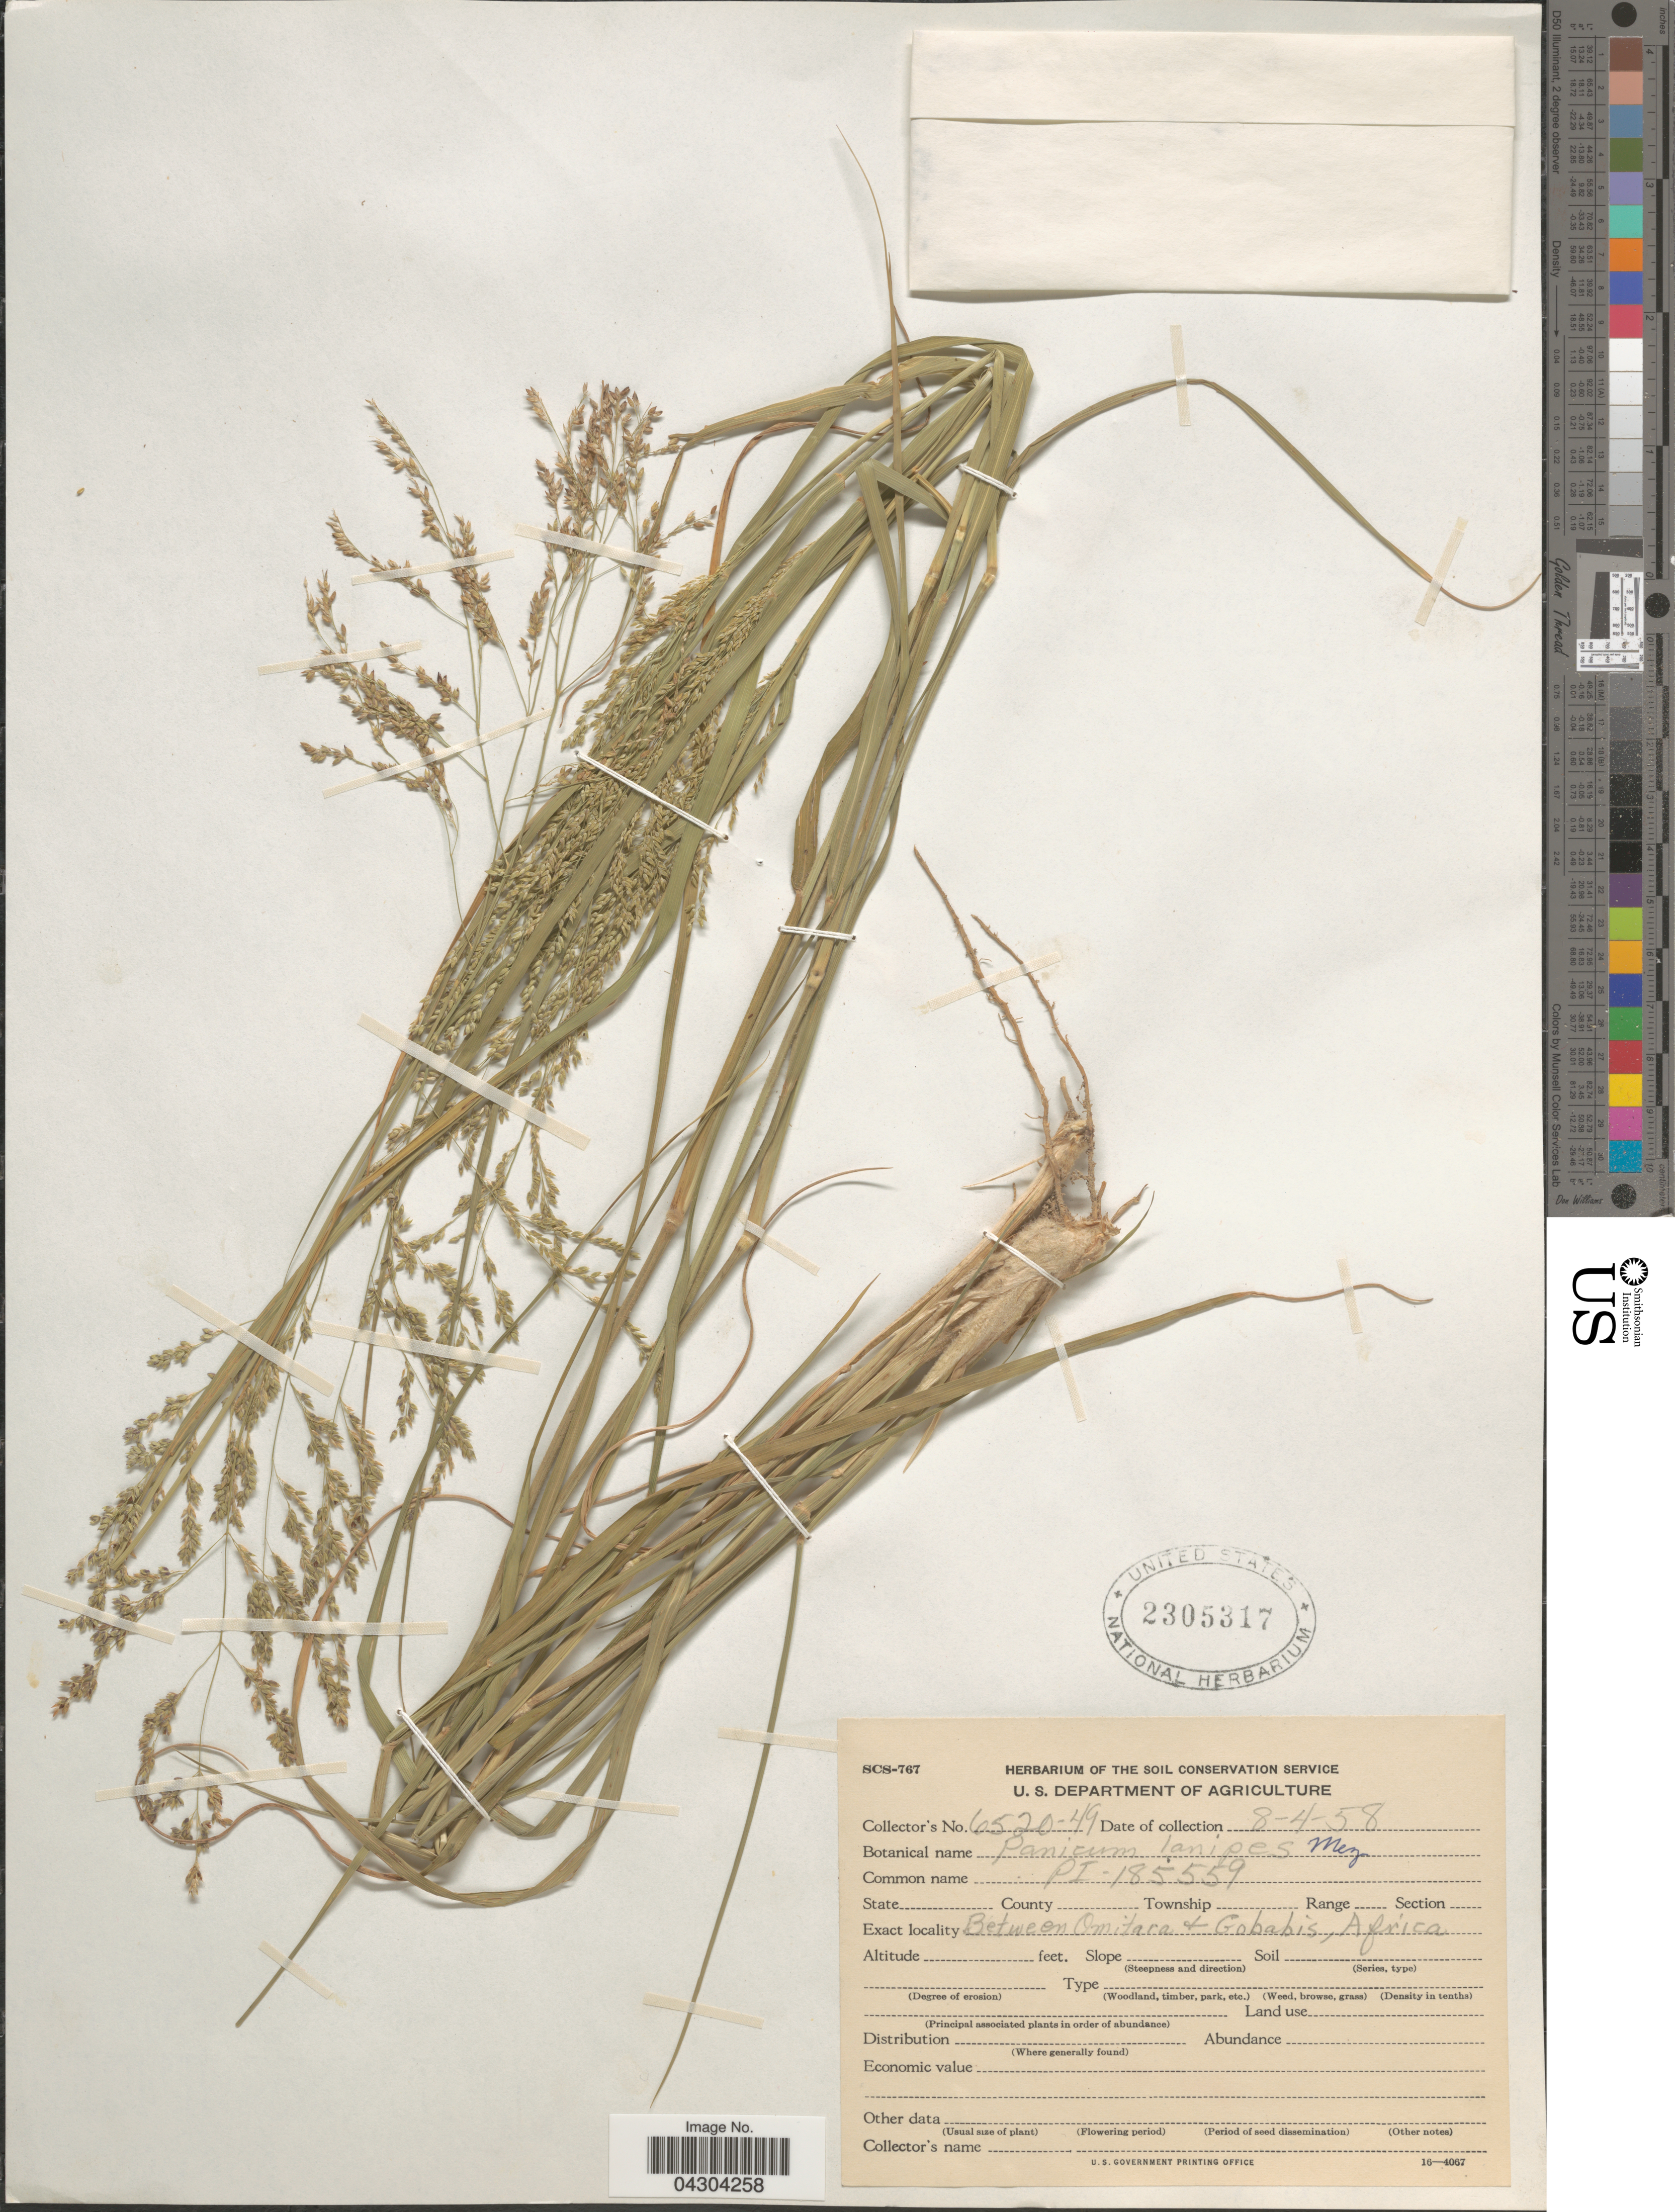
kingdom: Plantae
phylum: Tracheophyta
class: Liliopsida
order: Poales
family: Poaceae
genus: Panicum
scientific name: Panicum lanipes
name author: Mez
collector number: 6520-49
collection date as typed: Transcribed d/m/y: 8/4/58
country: Namibia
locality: Between Omitaca + Gobabis, Africa.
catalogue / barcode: US 2305317